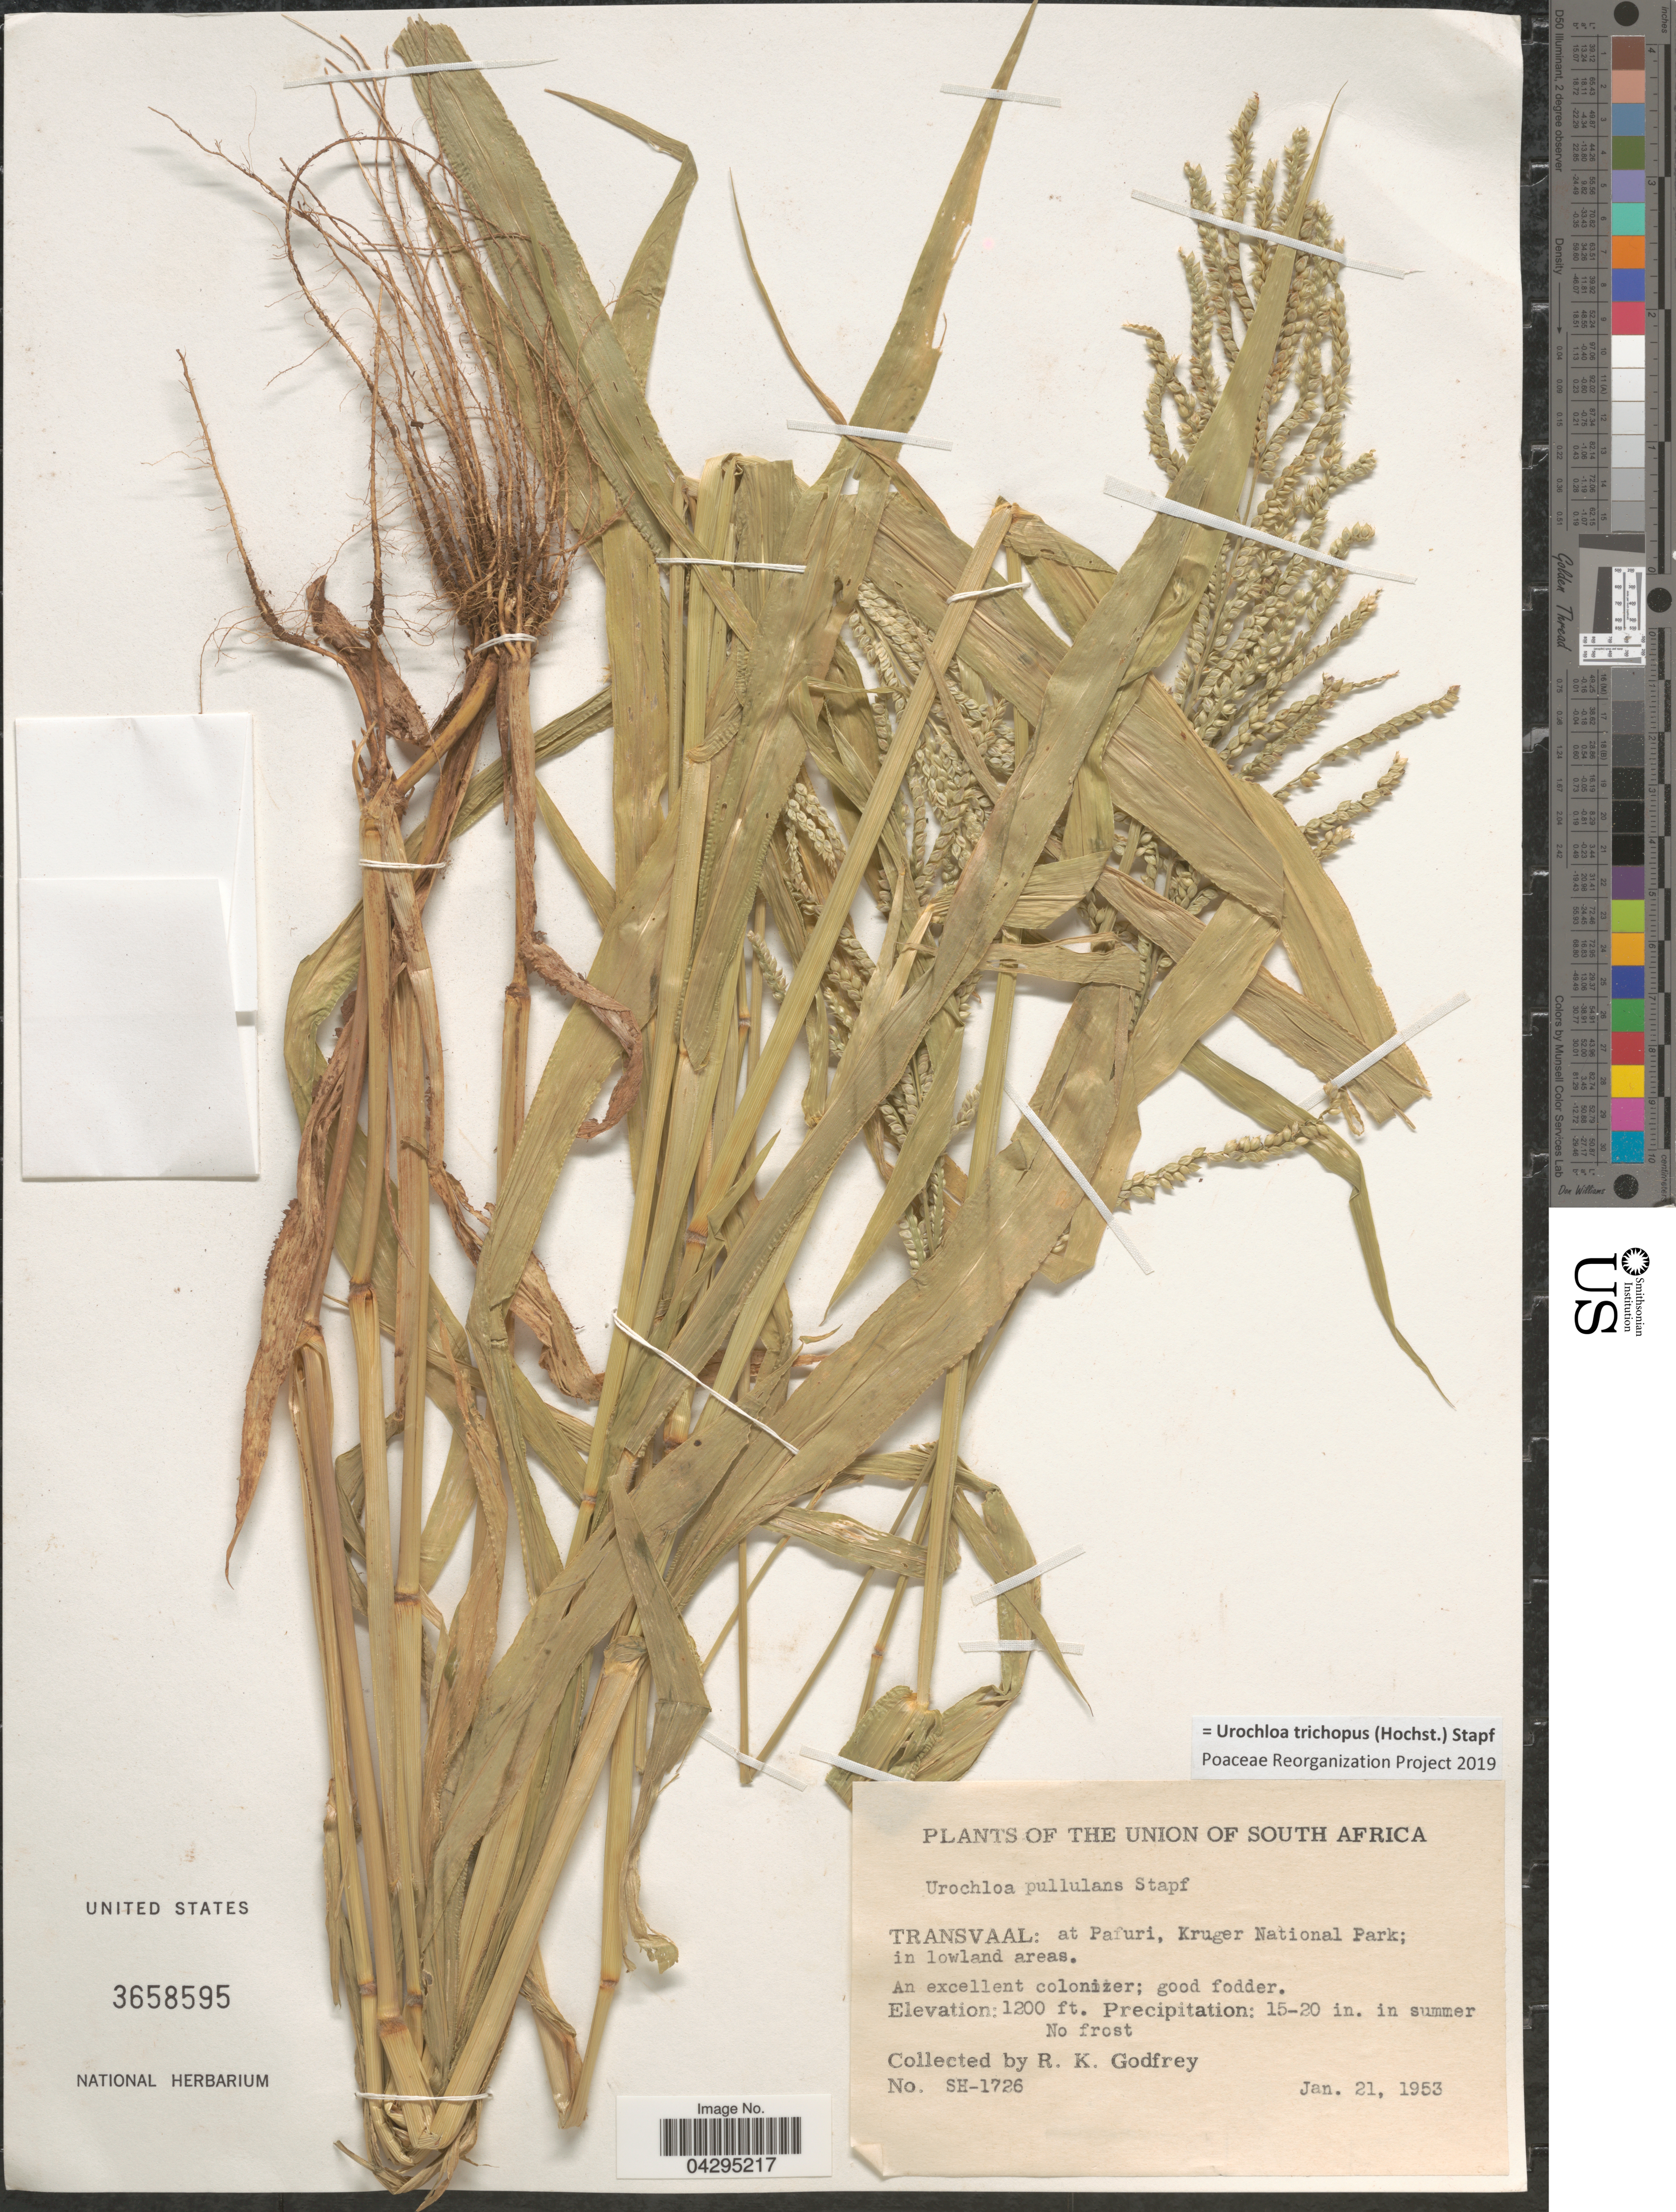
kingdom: Plantae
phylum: Tracheophyta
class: Liliopsida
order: Poales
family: Poaceae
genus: Urochloa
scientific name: Urochloa trichopus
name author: (Hochst.) Stapf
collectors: R. K. Godfrey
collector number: SH-1726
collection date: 1953-01-21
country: South Africa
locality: Union of South Africa. Transvaal: at Pafuri, Kruger National Park; in lowland areas.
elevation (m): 366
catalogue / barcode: US 3658595